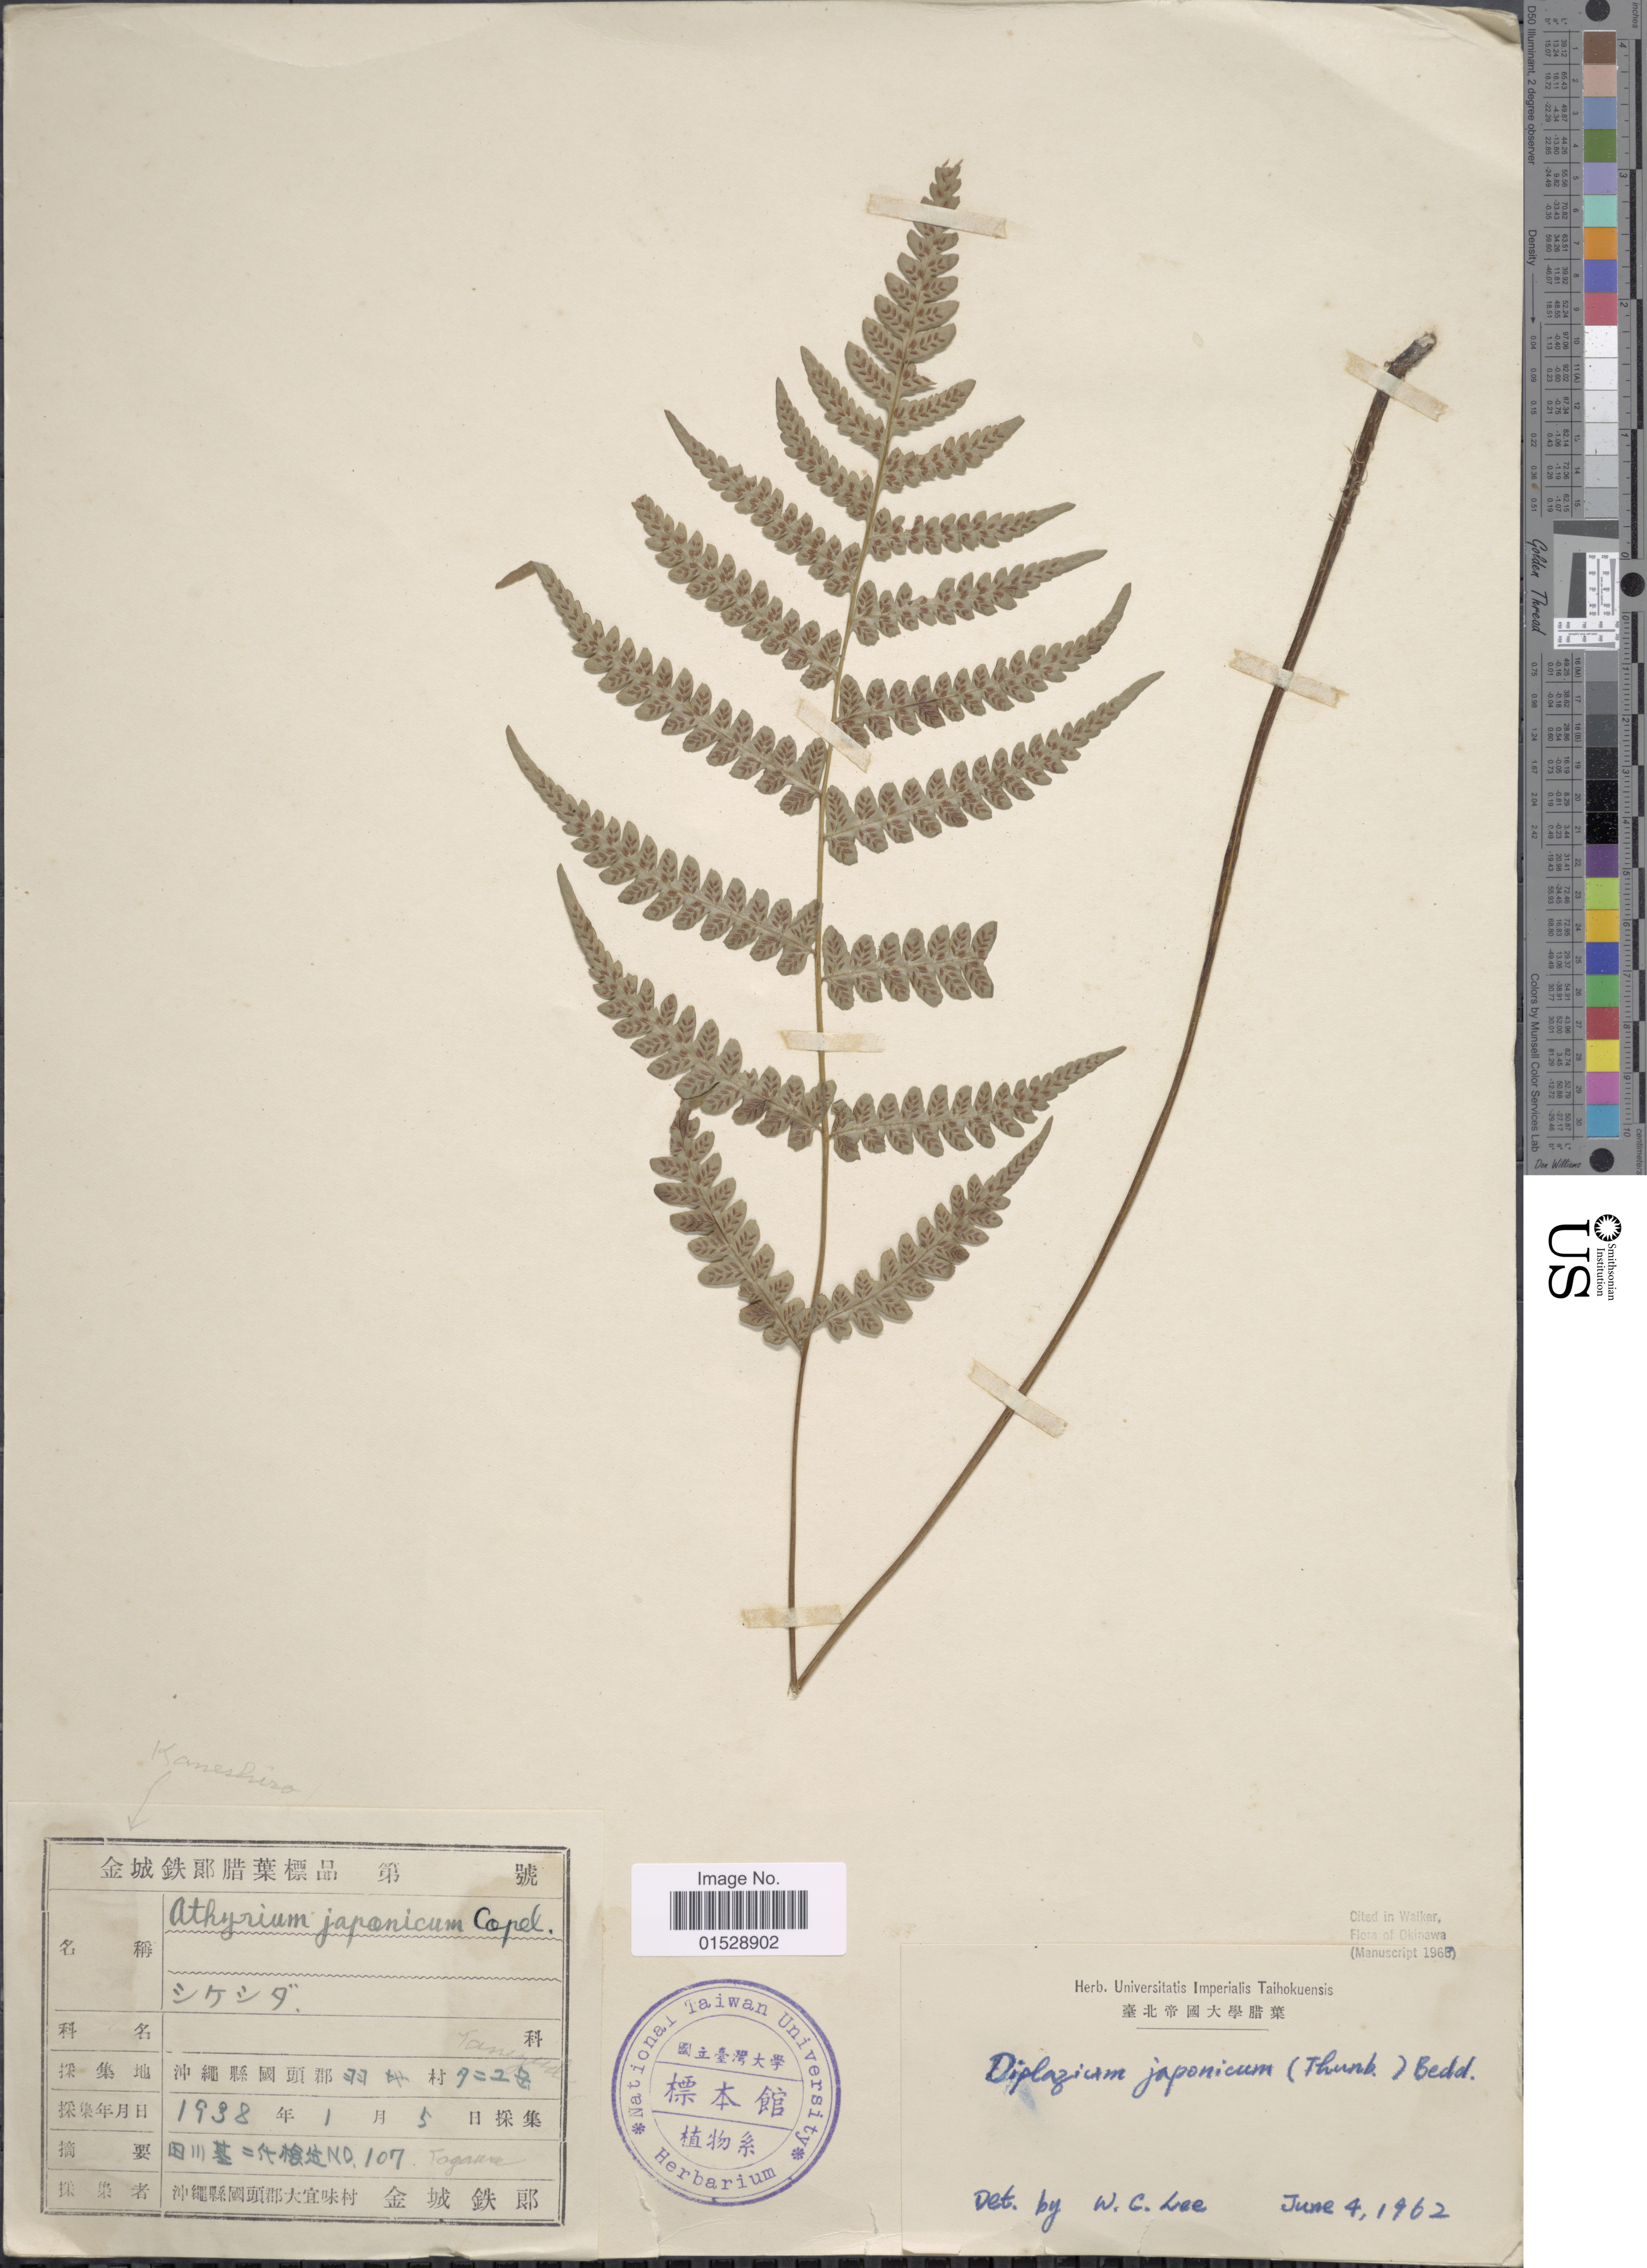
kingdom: Plantae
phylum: Tracheophyta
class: Polypodiopsida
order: Polypodiales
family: Athyriaceae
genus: Deparia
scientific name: Deparia japonica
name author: (Thunb.) M. Kato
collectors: A. Tagawa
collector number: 107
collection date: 1938-01-05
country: Japan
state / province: Okinawa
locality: Okinawa, Kunigami-gun